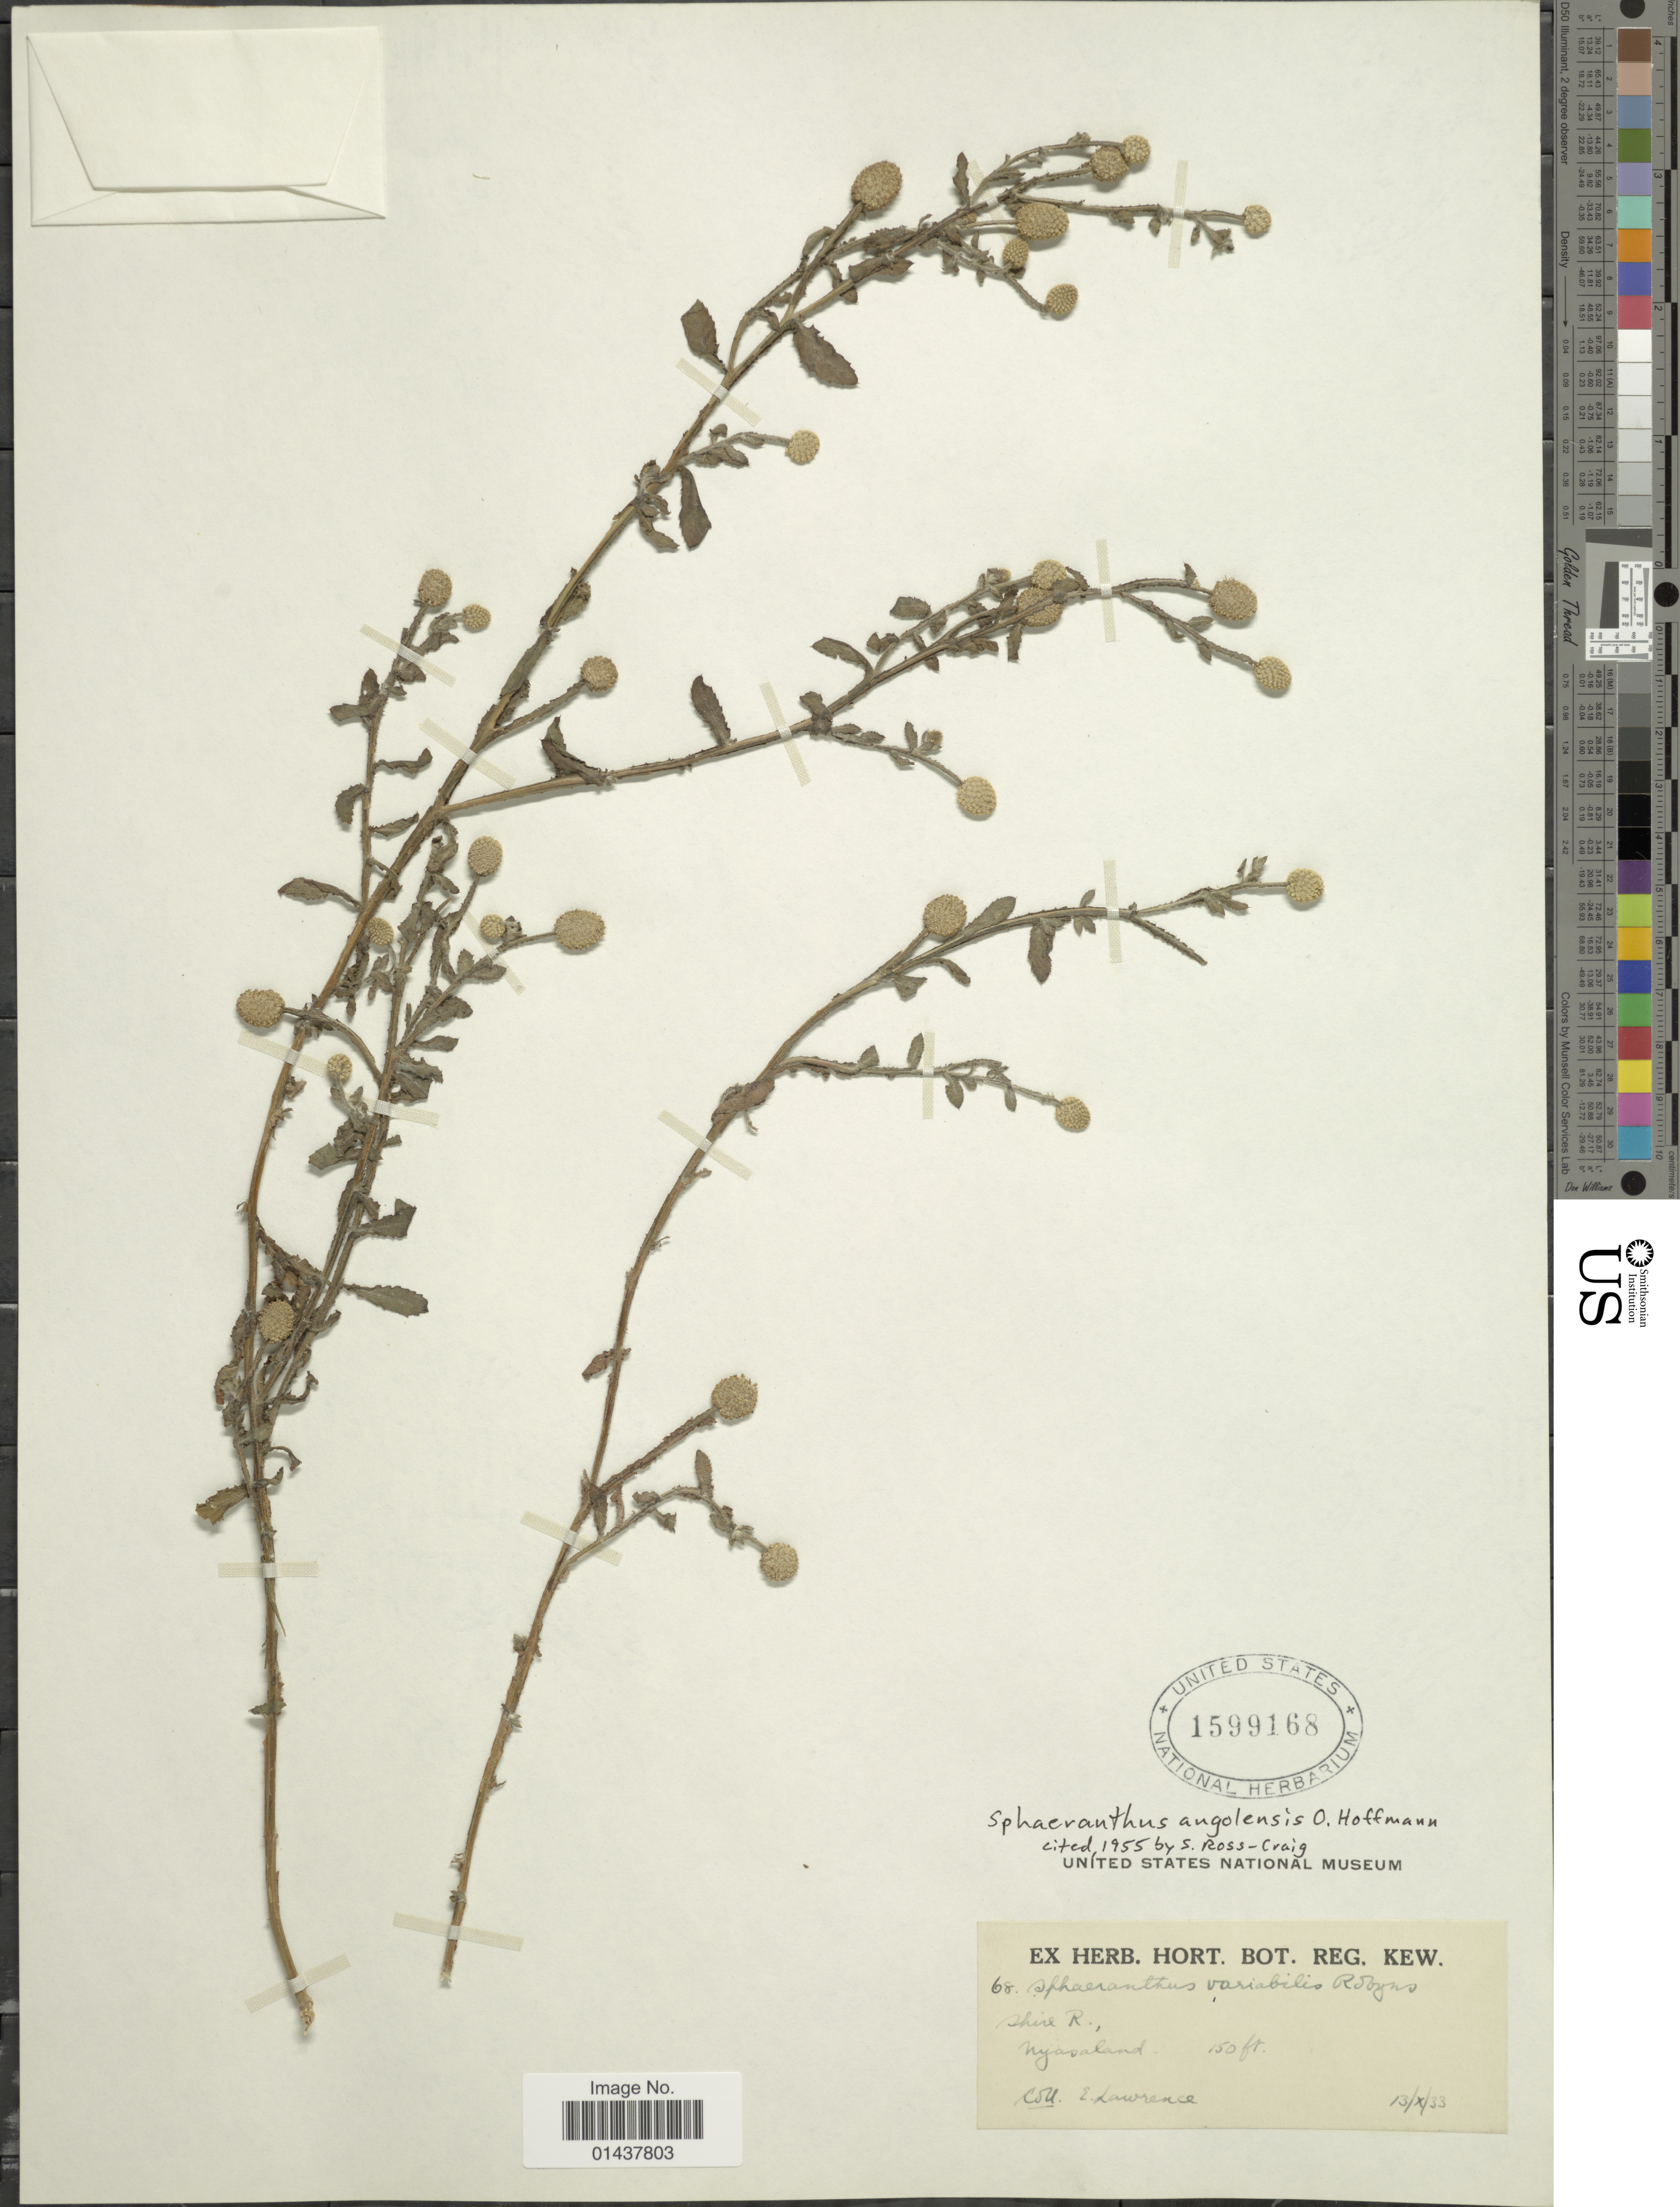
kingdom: Plantae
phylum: Tracheophyta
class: Magnoliopsida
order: Asterales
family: Asteraceae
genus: Sphaeranthus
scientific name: Sphaeranthus angolensis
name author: O. Hoffm.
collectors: E. Lawrence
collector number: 68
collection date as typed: Transcribed d/m/y: 13/10/33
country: Malawi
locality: Nyasaland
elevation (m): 46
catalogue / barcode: US 1599168